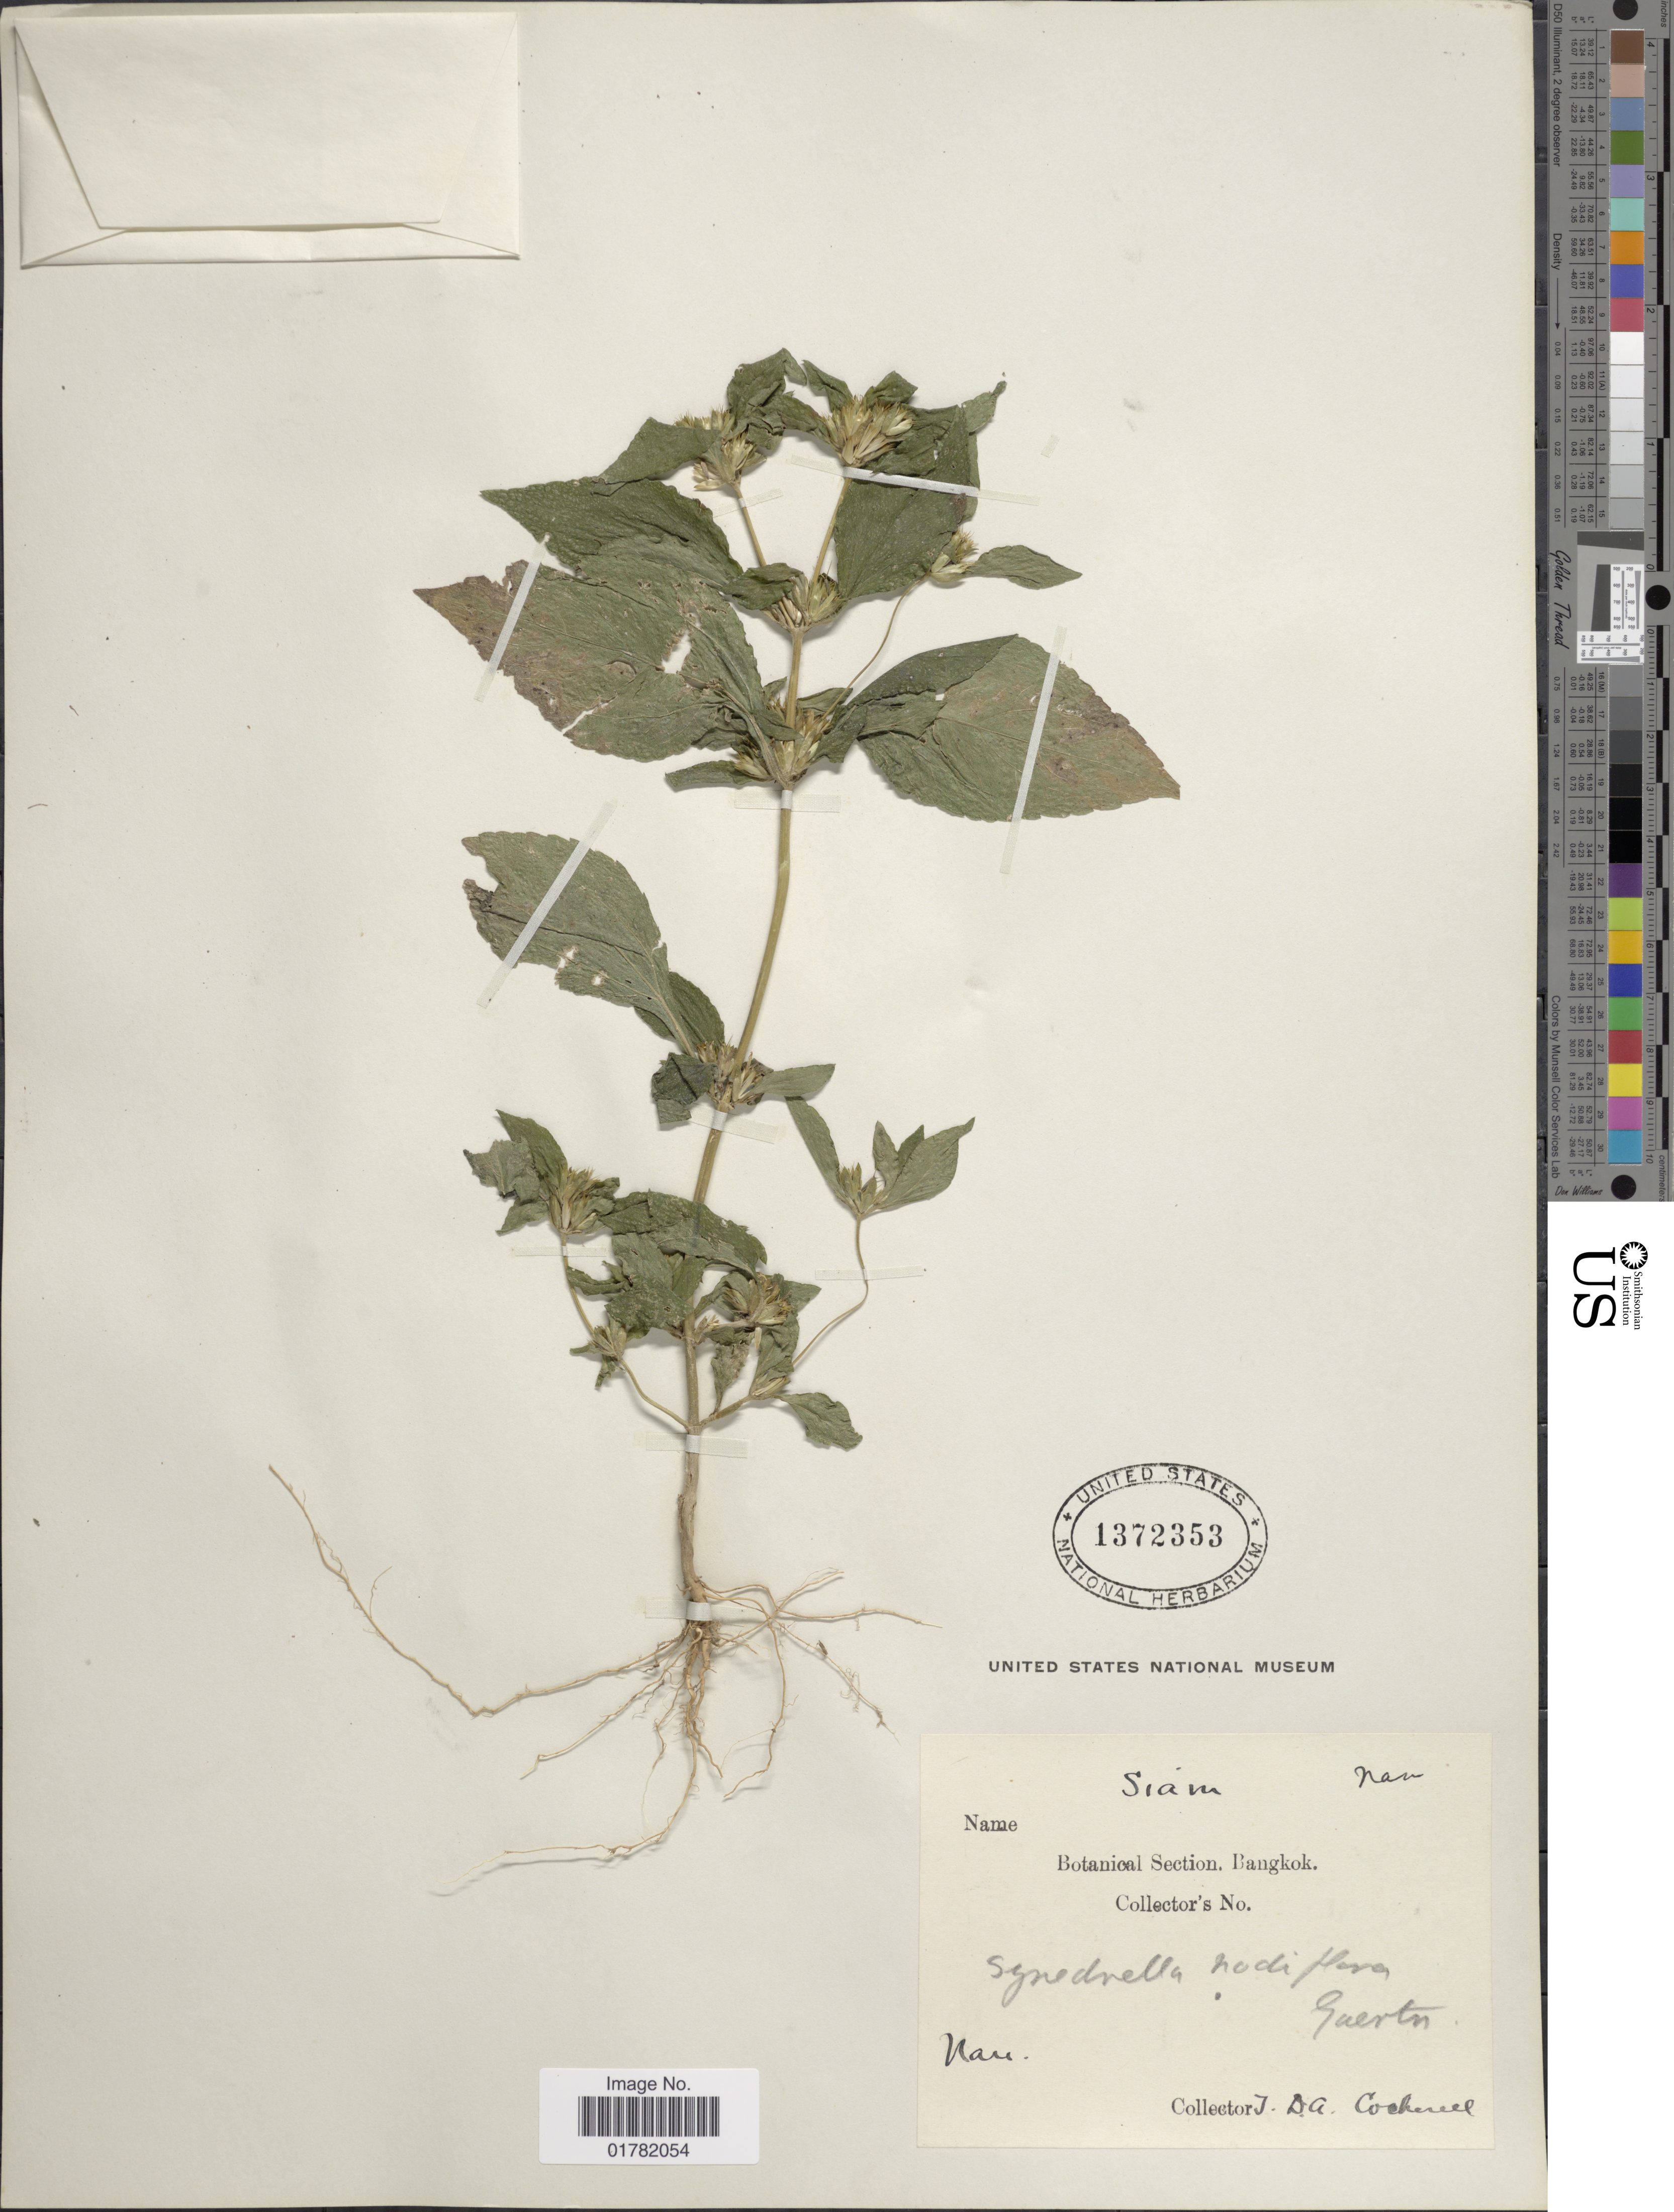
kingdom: Plantae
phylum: Tracheophyta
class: Magnoliopsida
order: Asterales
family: Asteraceae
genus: Synedrella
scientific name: Synedrella nodiflora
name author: (L.) Gaertn.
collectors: T. Cockerell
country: Thailand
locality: Siam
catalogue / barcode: US 1372353